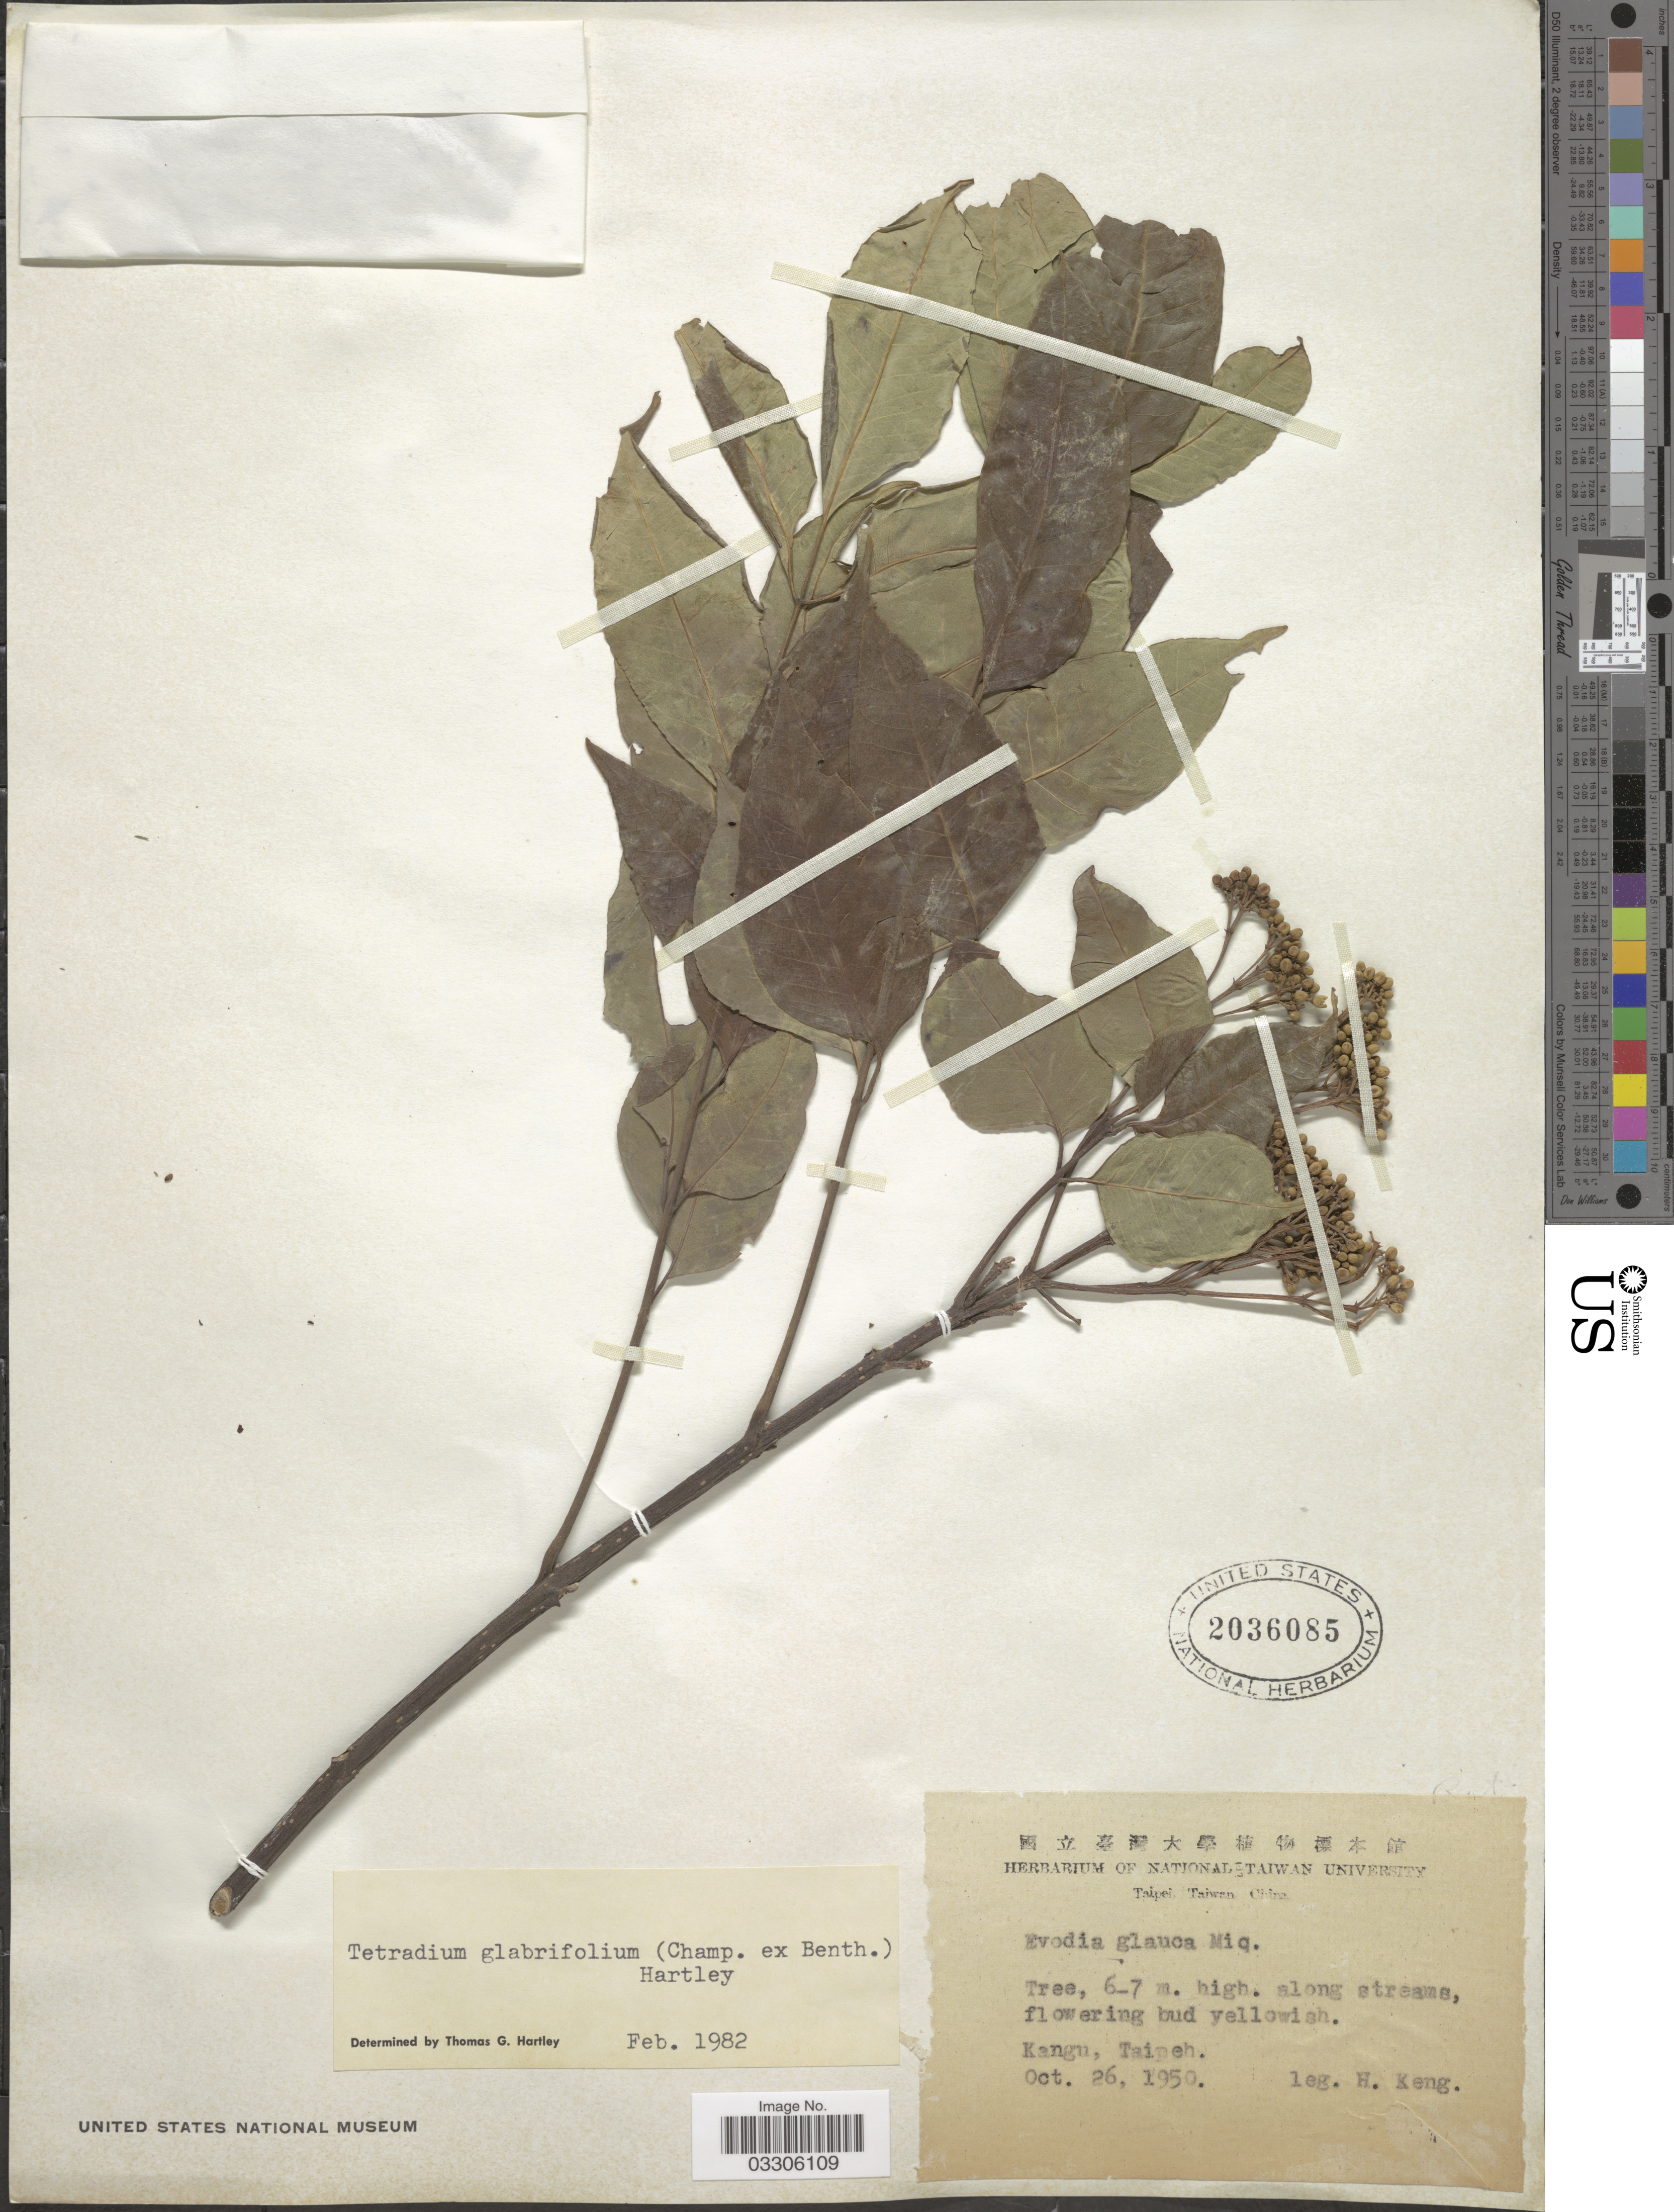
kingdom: Plantae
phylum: Tracheophyta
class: Magnoliopsida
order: Sapindales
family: Rutaceae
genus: Tetradium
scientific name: Tetradium glabrifolium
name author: (Champ. ex Benth.) T.G. Hartley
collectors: H. Keng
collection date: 1950-10-26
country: Taiwan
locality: Kangu, Taipeh.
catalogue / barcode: US 2036085